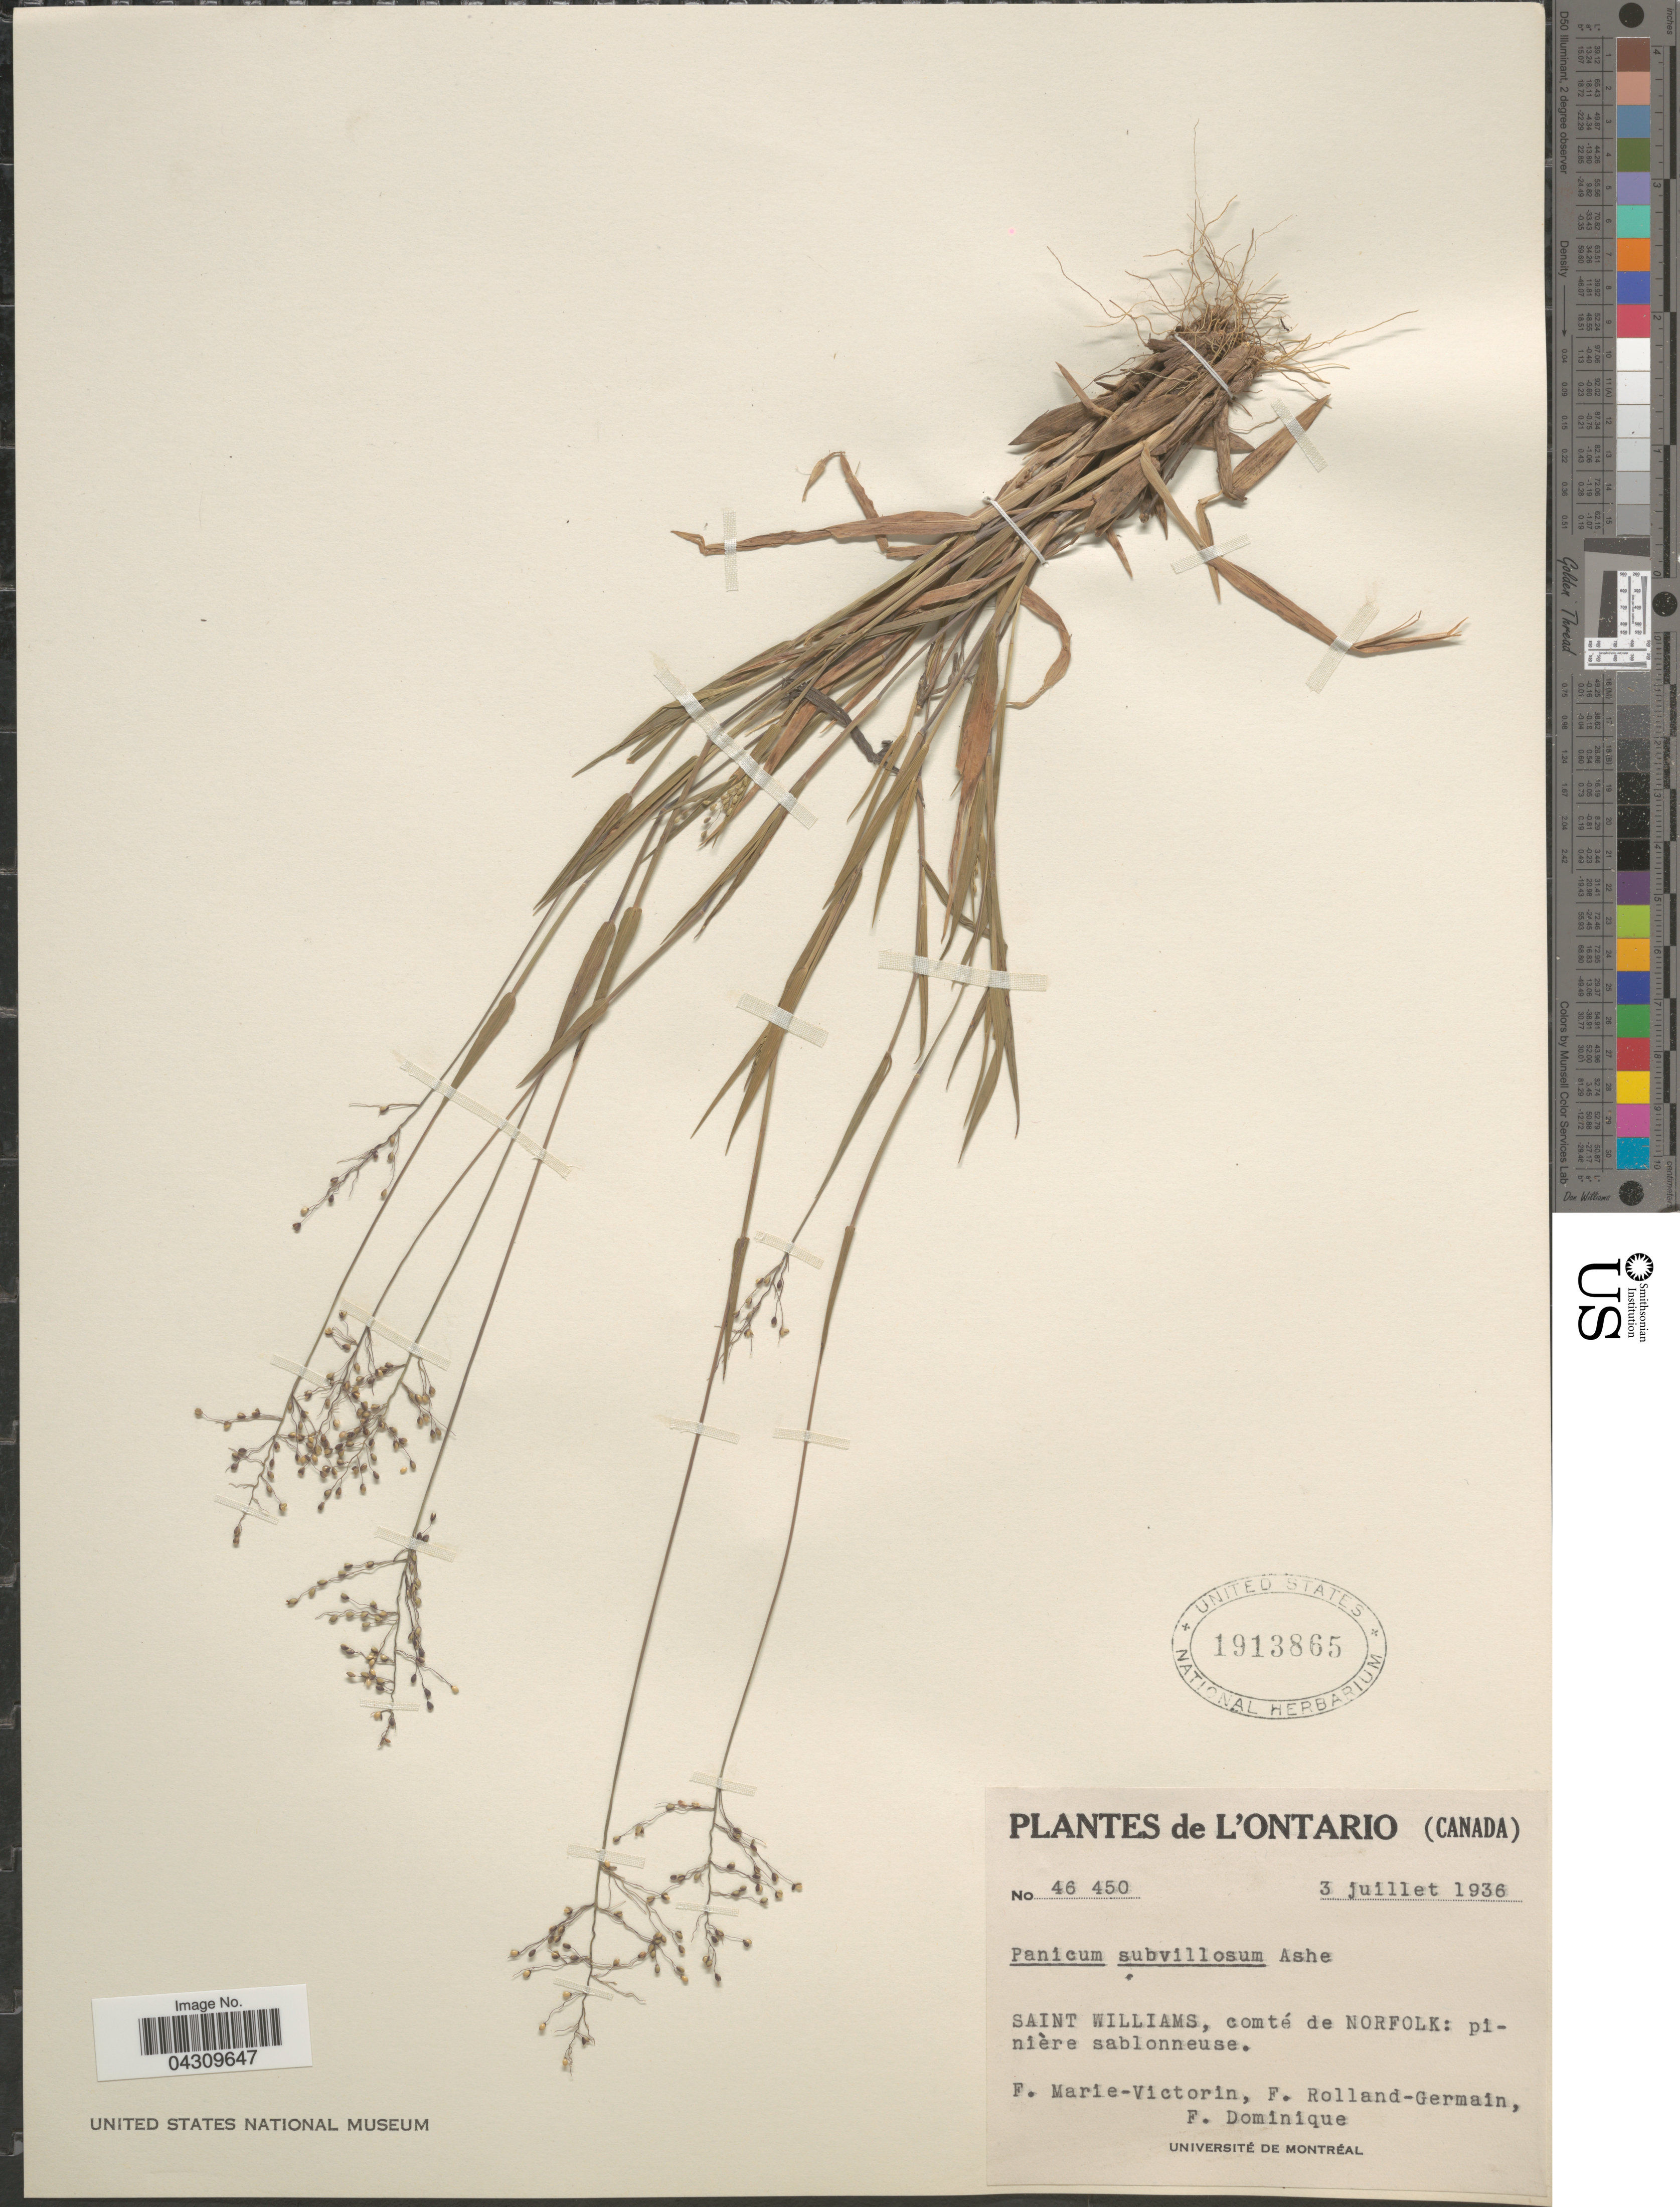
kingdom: Plantae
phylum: Tracheophyta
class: Liliopsida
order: Poales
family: Poaceae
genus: Dichanthelium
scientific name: Dichanthelium acuminatum var. acuminatum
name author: (Sw.) Gould & C.A. Clark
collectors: F. Marie-Victorin, Rolland-Germain & F. Dominique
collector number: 46450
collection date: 1936-07-03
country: Canada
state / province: Ontario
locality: Saint Williams, comté de Norfolk: piniere sablonneuse.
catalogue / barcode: US 1913865